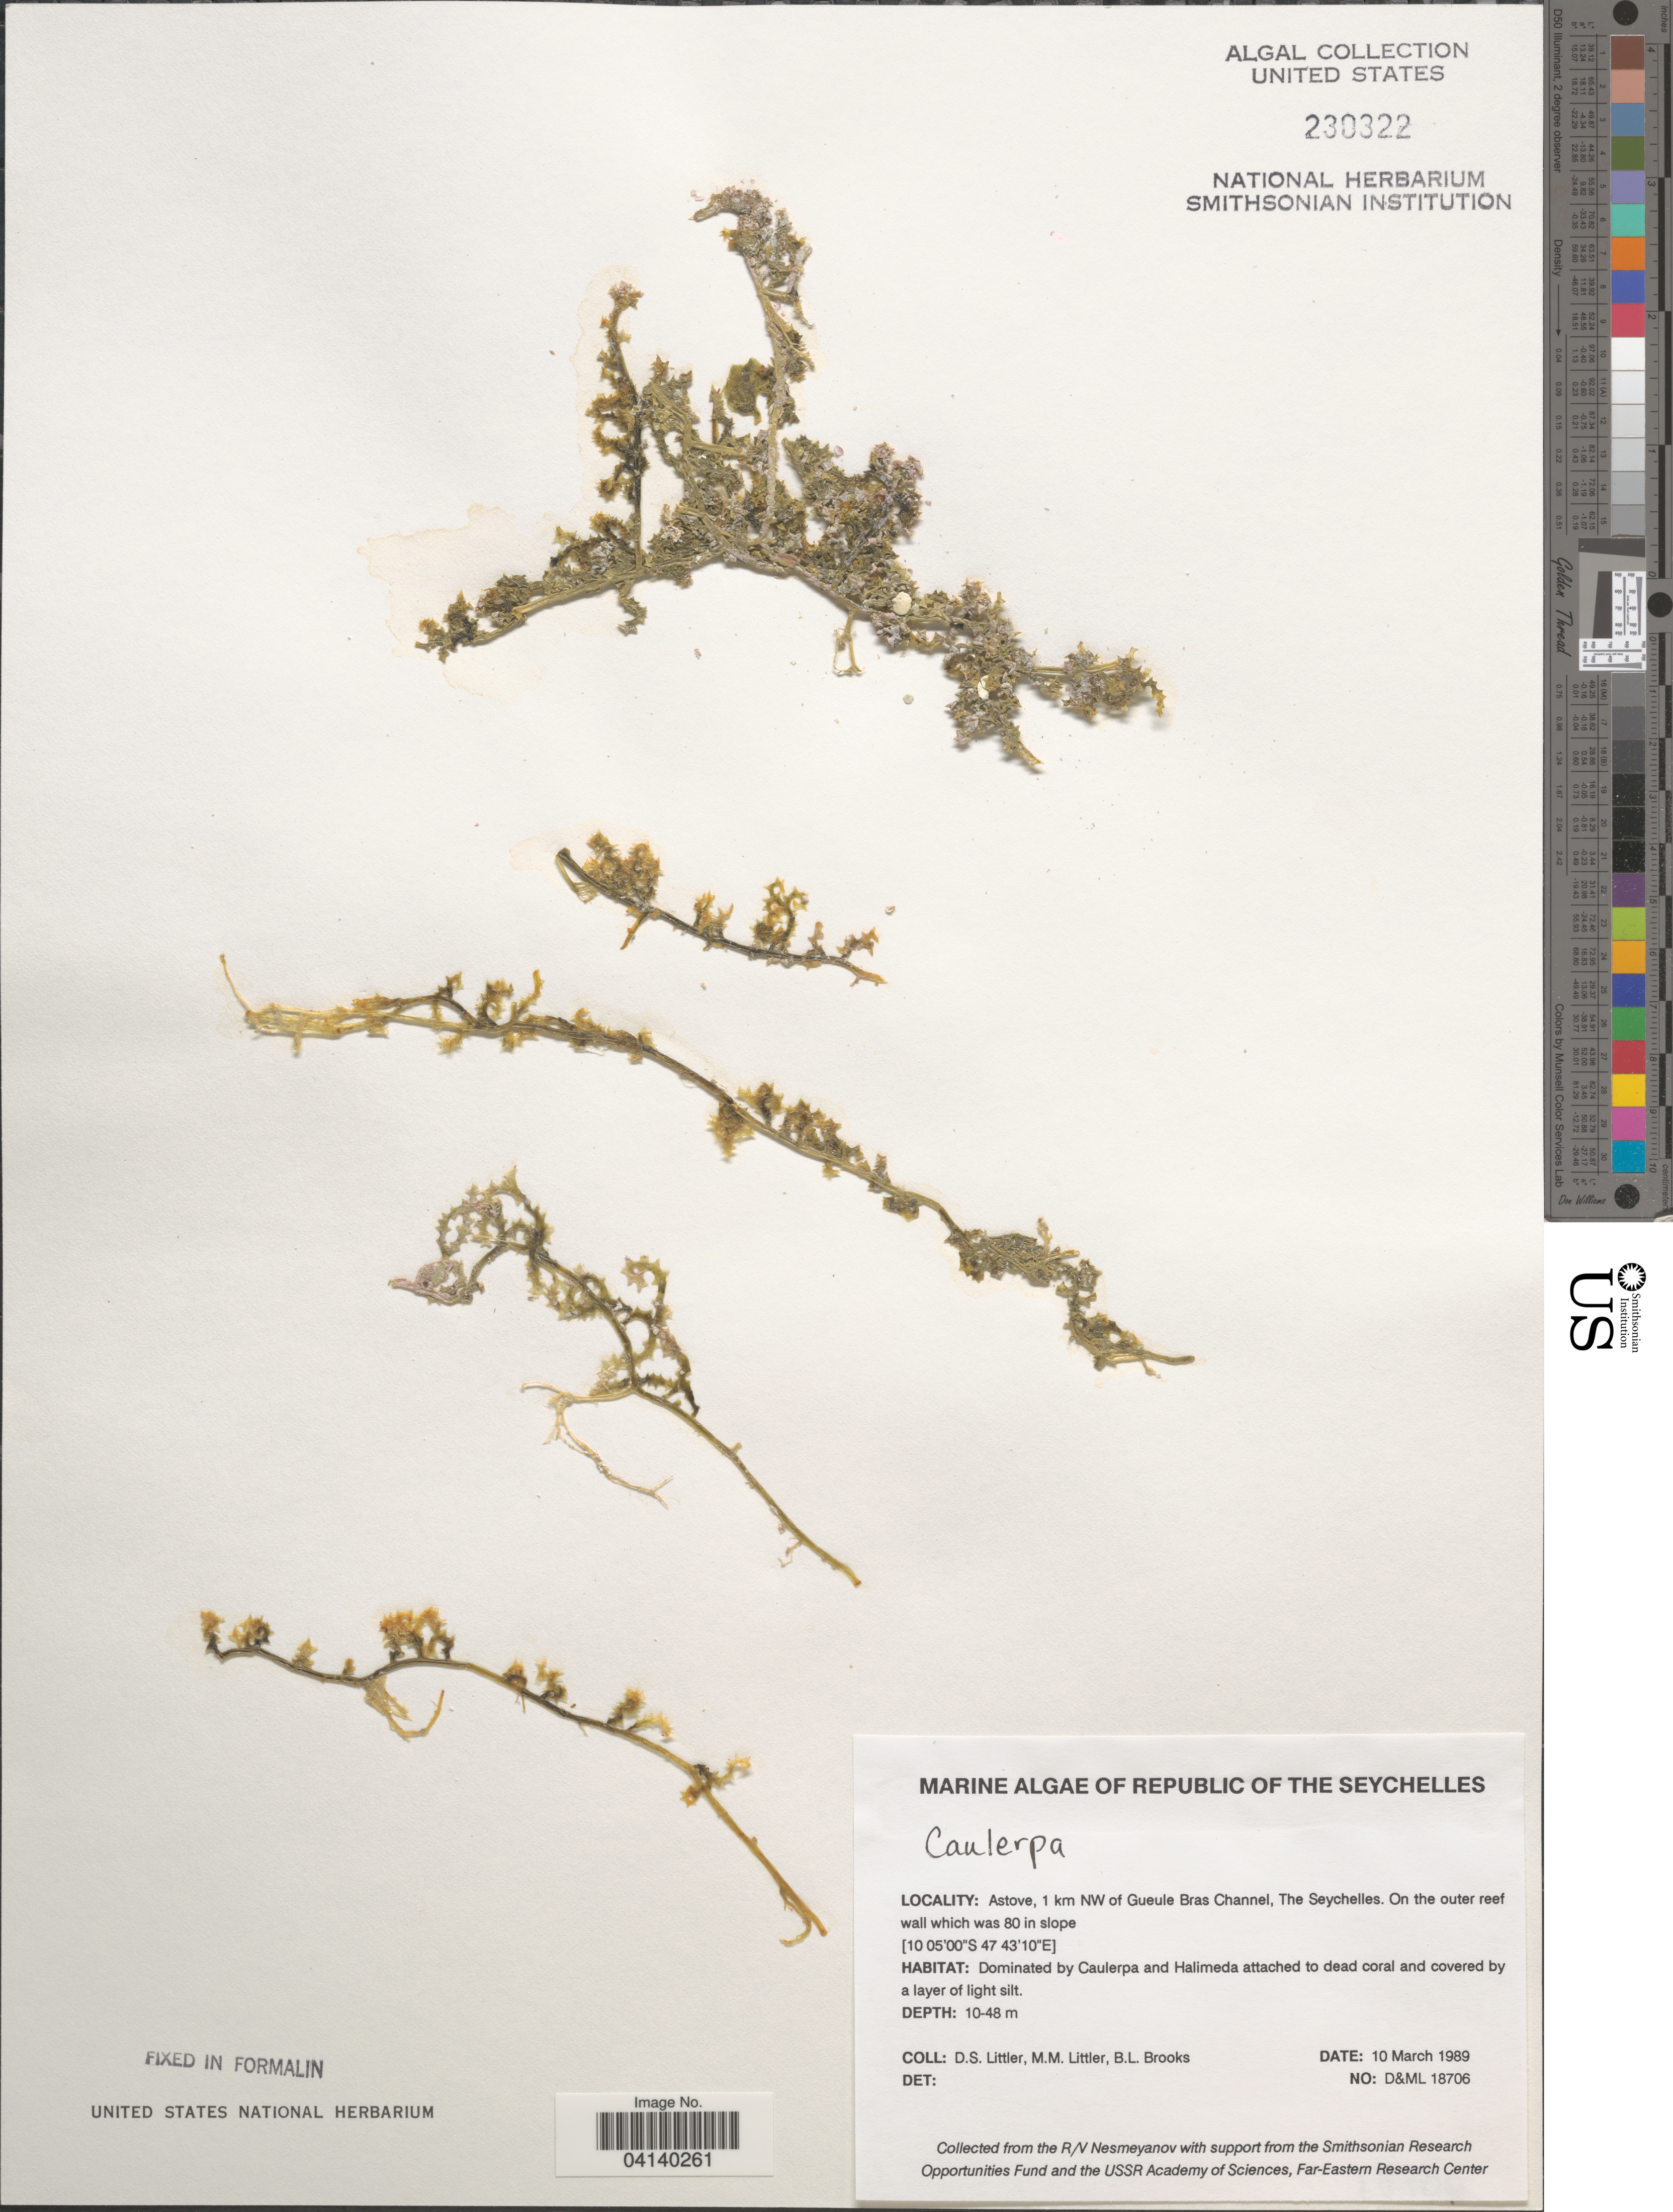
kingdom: Plantae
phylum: Chlorophyta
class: Ulvophyceae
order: Bryopsidales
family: Caulerpaceae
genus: Caulerpa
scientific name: Caulerpa sp.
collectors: D. S. Littler & B. Brooks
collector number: D&ML18706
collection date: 1989-03-10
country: Seychelles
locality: Republic of the Seychelles. Astove, 1 km NW of Gueule Bras Channel. On the outer reef wall which was 80 in slope.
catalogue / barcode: US 230322